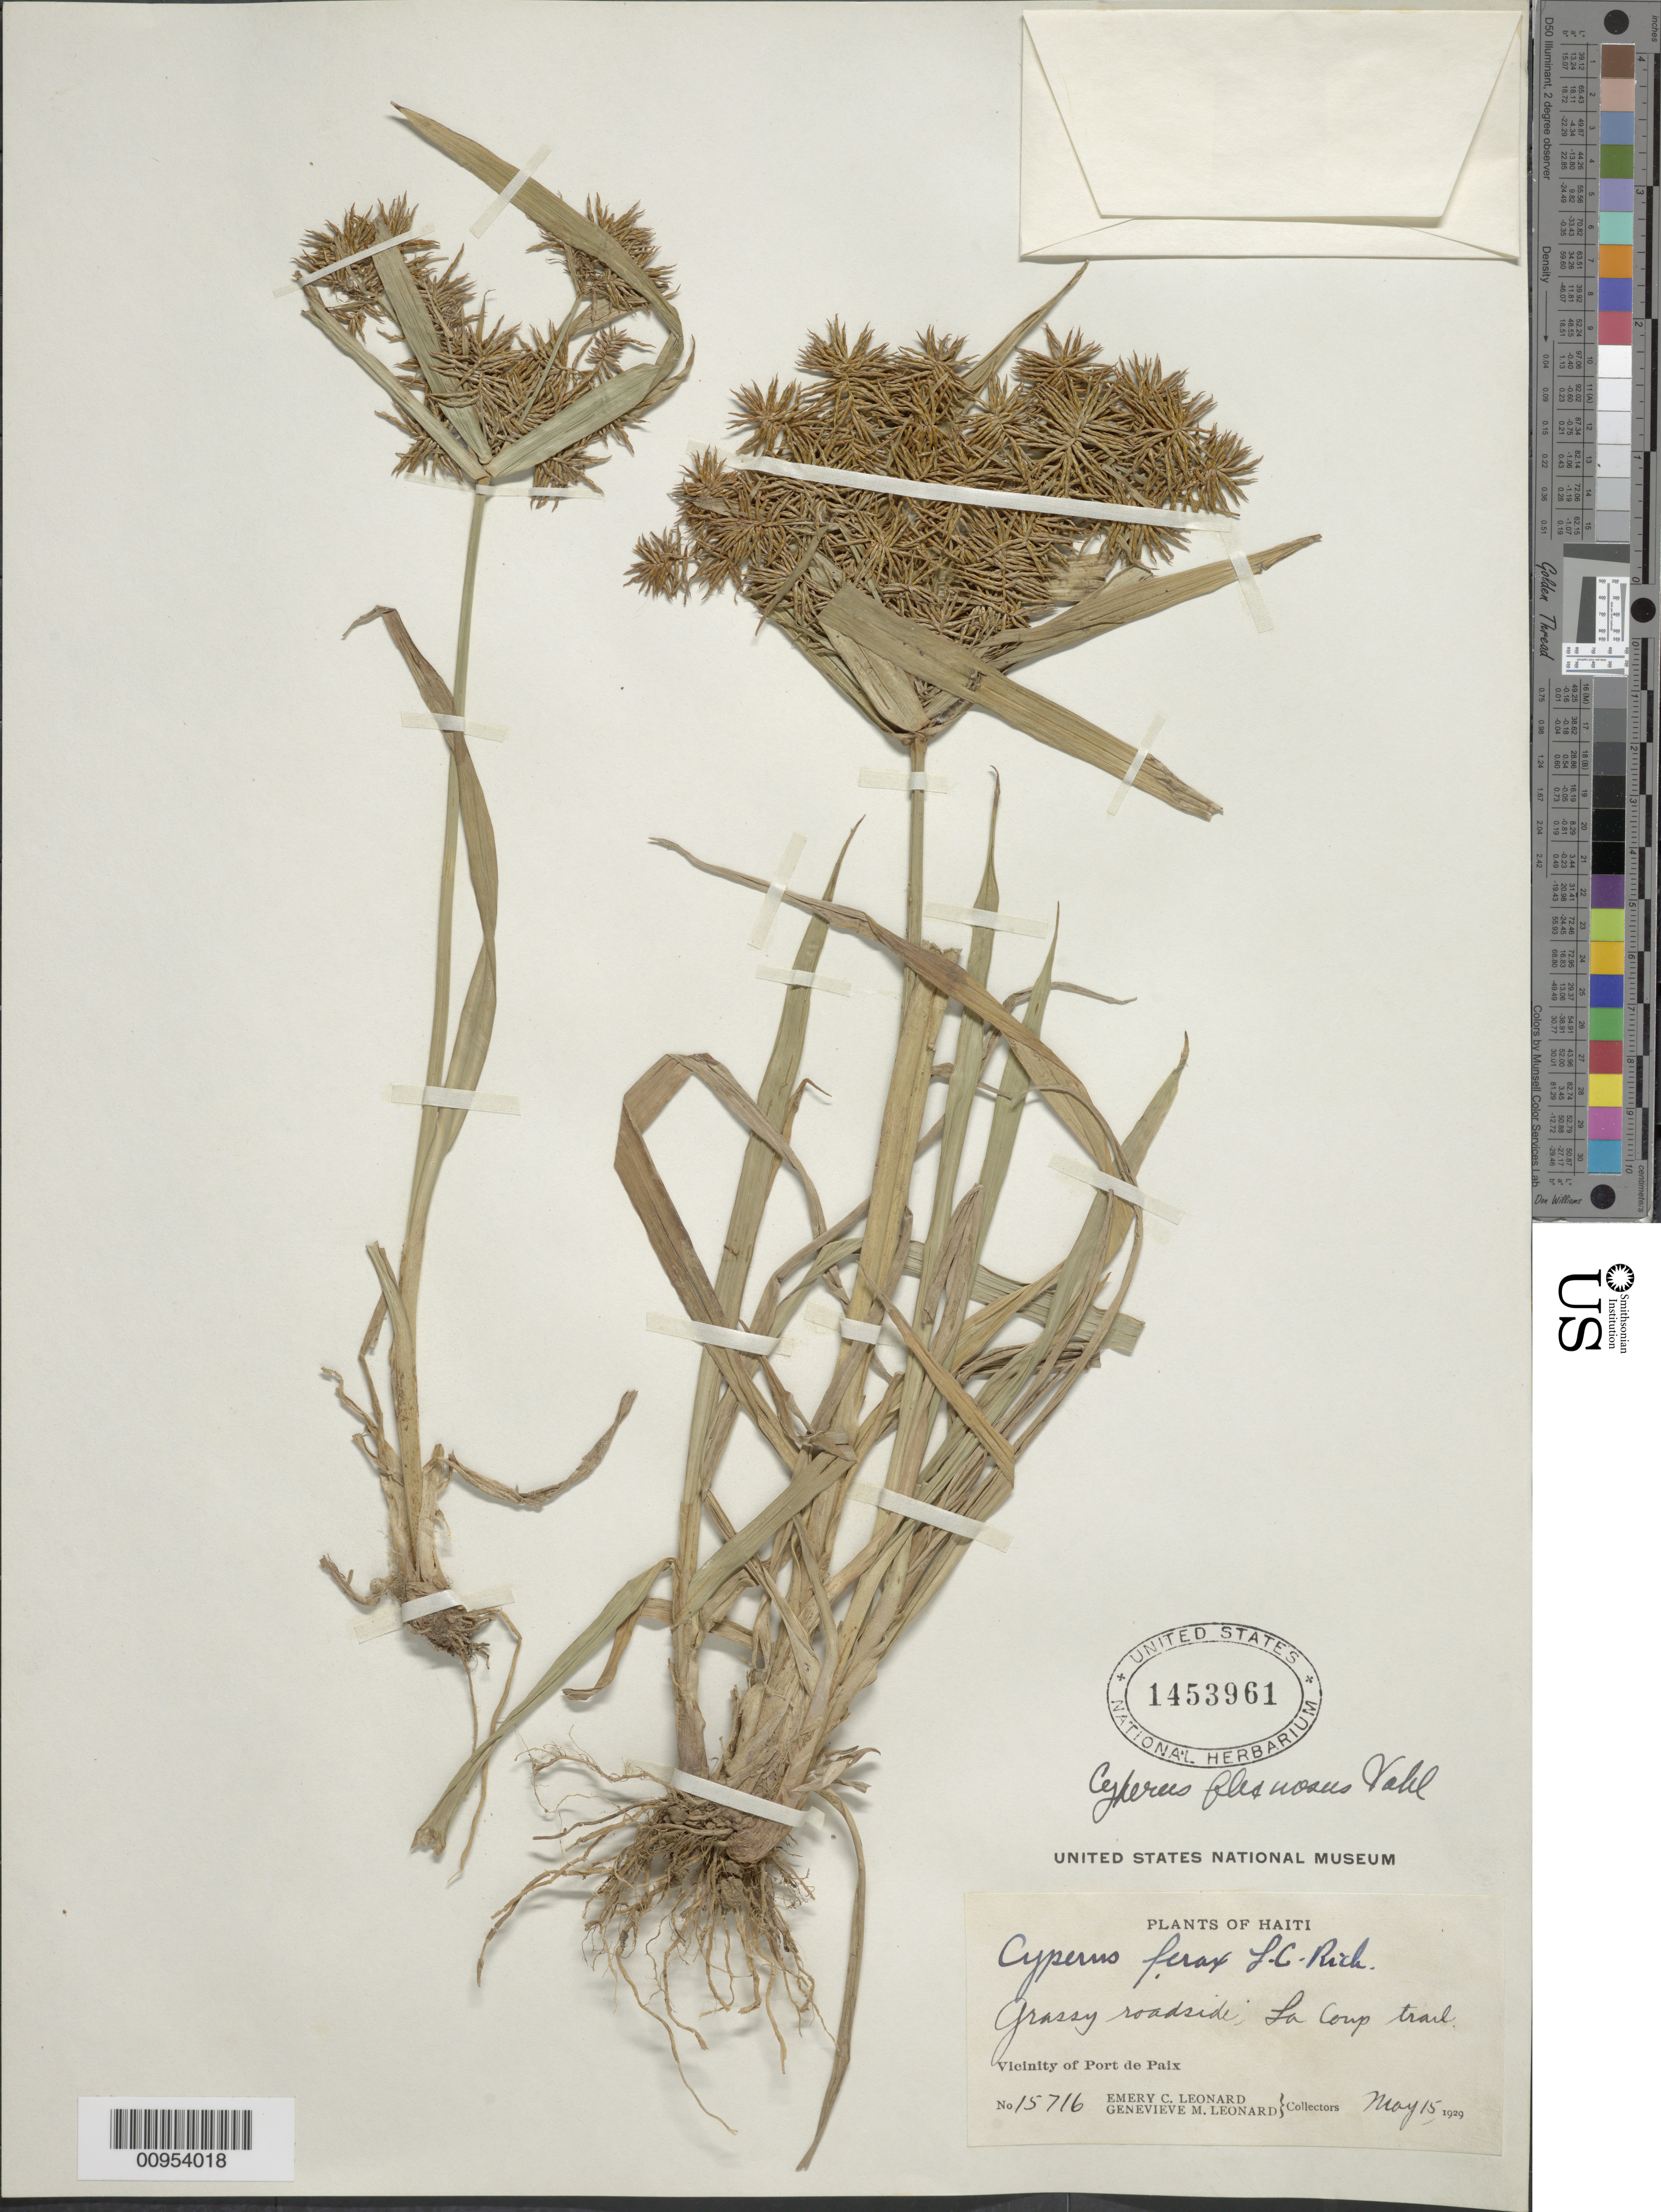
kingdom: Plantae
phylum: Tracheophyta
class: Liliopsida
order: Poales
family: Cyperaceae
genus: Cyperus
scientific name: Cyperus ferax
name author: Rich.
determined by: Strong, Mark T., (BOT), Smithsonian Institution - National Museum of Natural History (UNITED STATES)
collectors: E. C. Leonard & G. M. Leonard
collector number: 15716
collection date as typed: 15 May 1929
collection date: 1929-05-15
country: Haiti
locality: Vicinity of Port de Paix, roadside, La Coup trail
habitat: Grassy roadside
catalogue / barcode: US 1453961